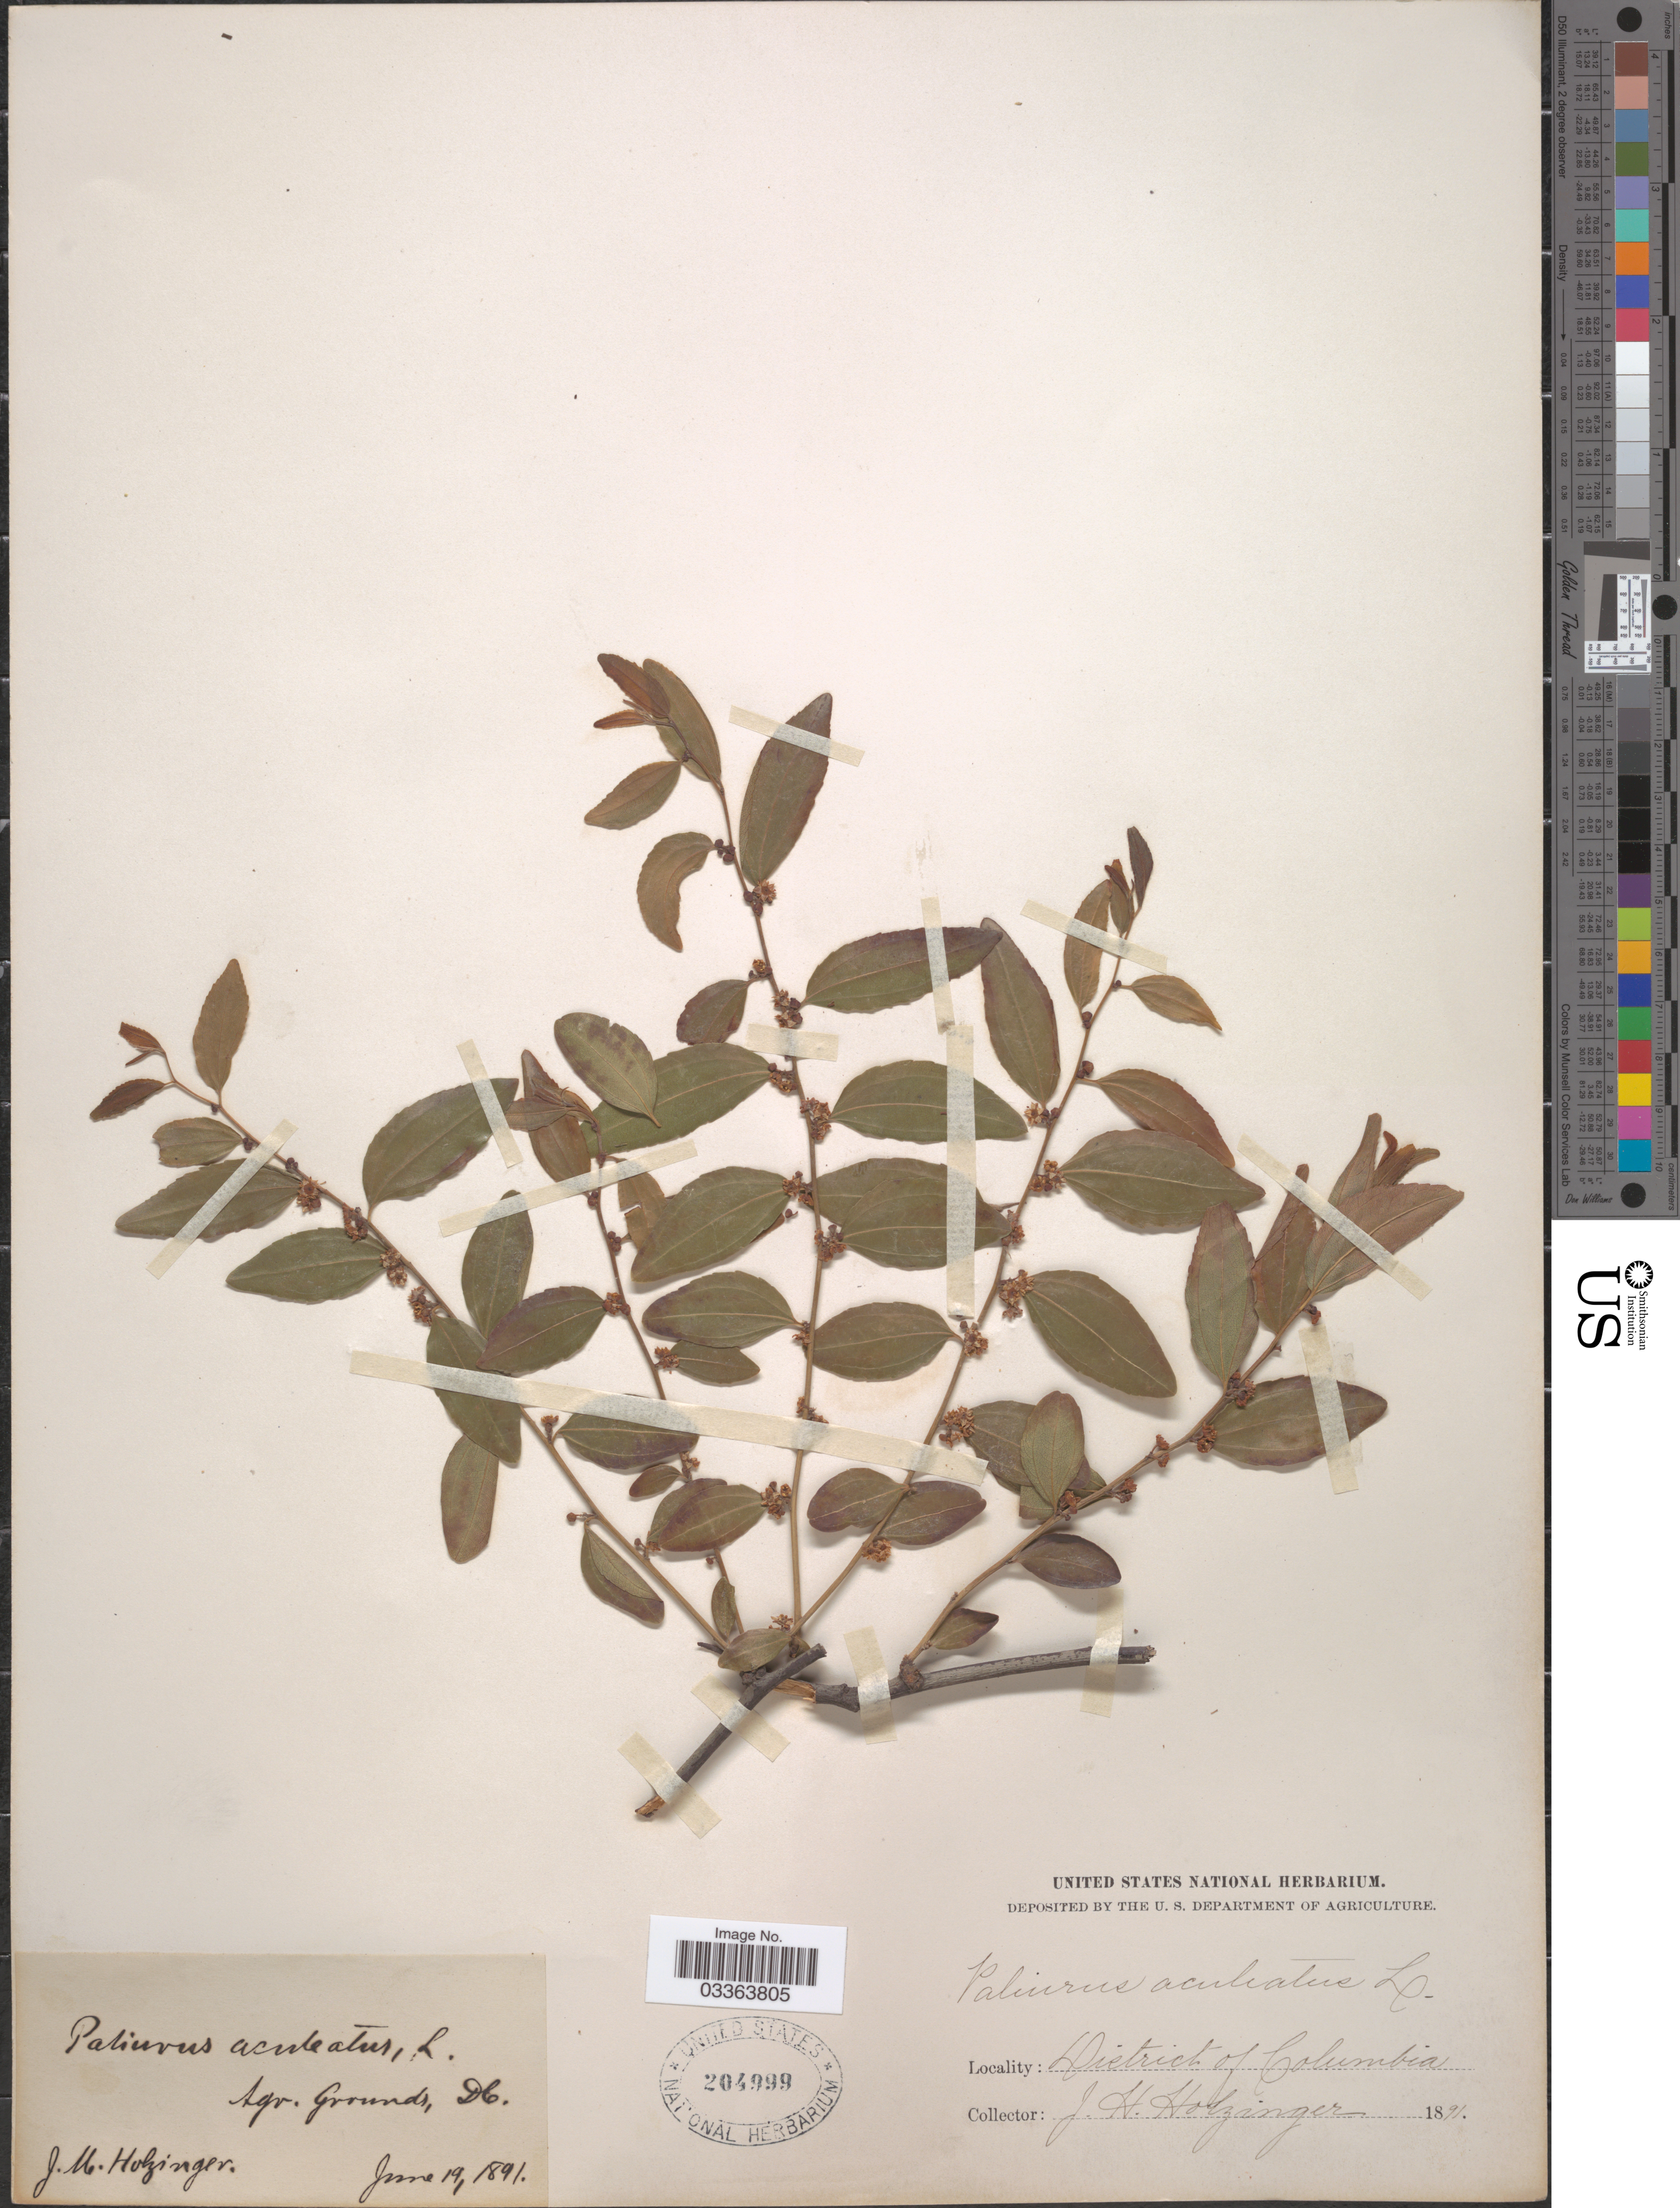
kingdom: Plantae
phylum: Tracheophyta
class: Magnoliopsida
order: Rosales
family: Rhamnaceae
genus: Paliurus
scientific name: Paliurus aculeatus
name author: Lam.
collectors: J. M. Holzinger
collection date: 1891-06-19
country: United States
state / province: District of Columbia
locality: Agr. Grounds, D.C. District of Columbia.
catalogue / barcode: US 204999